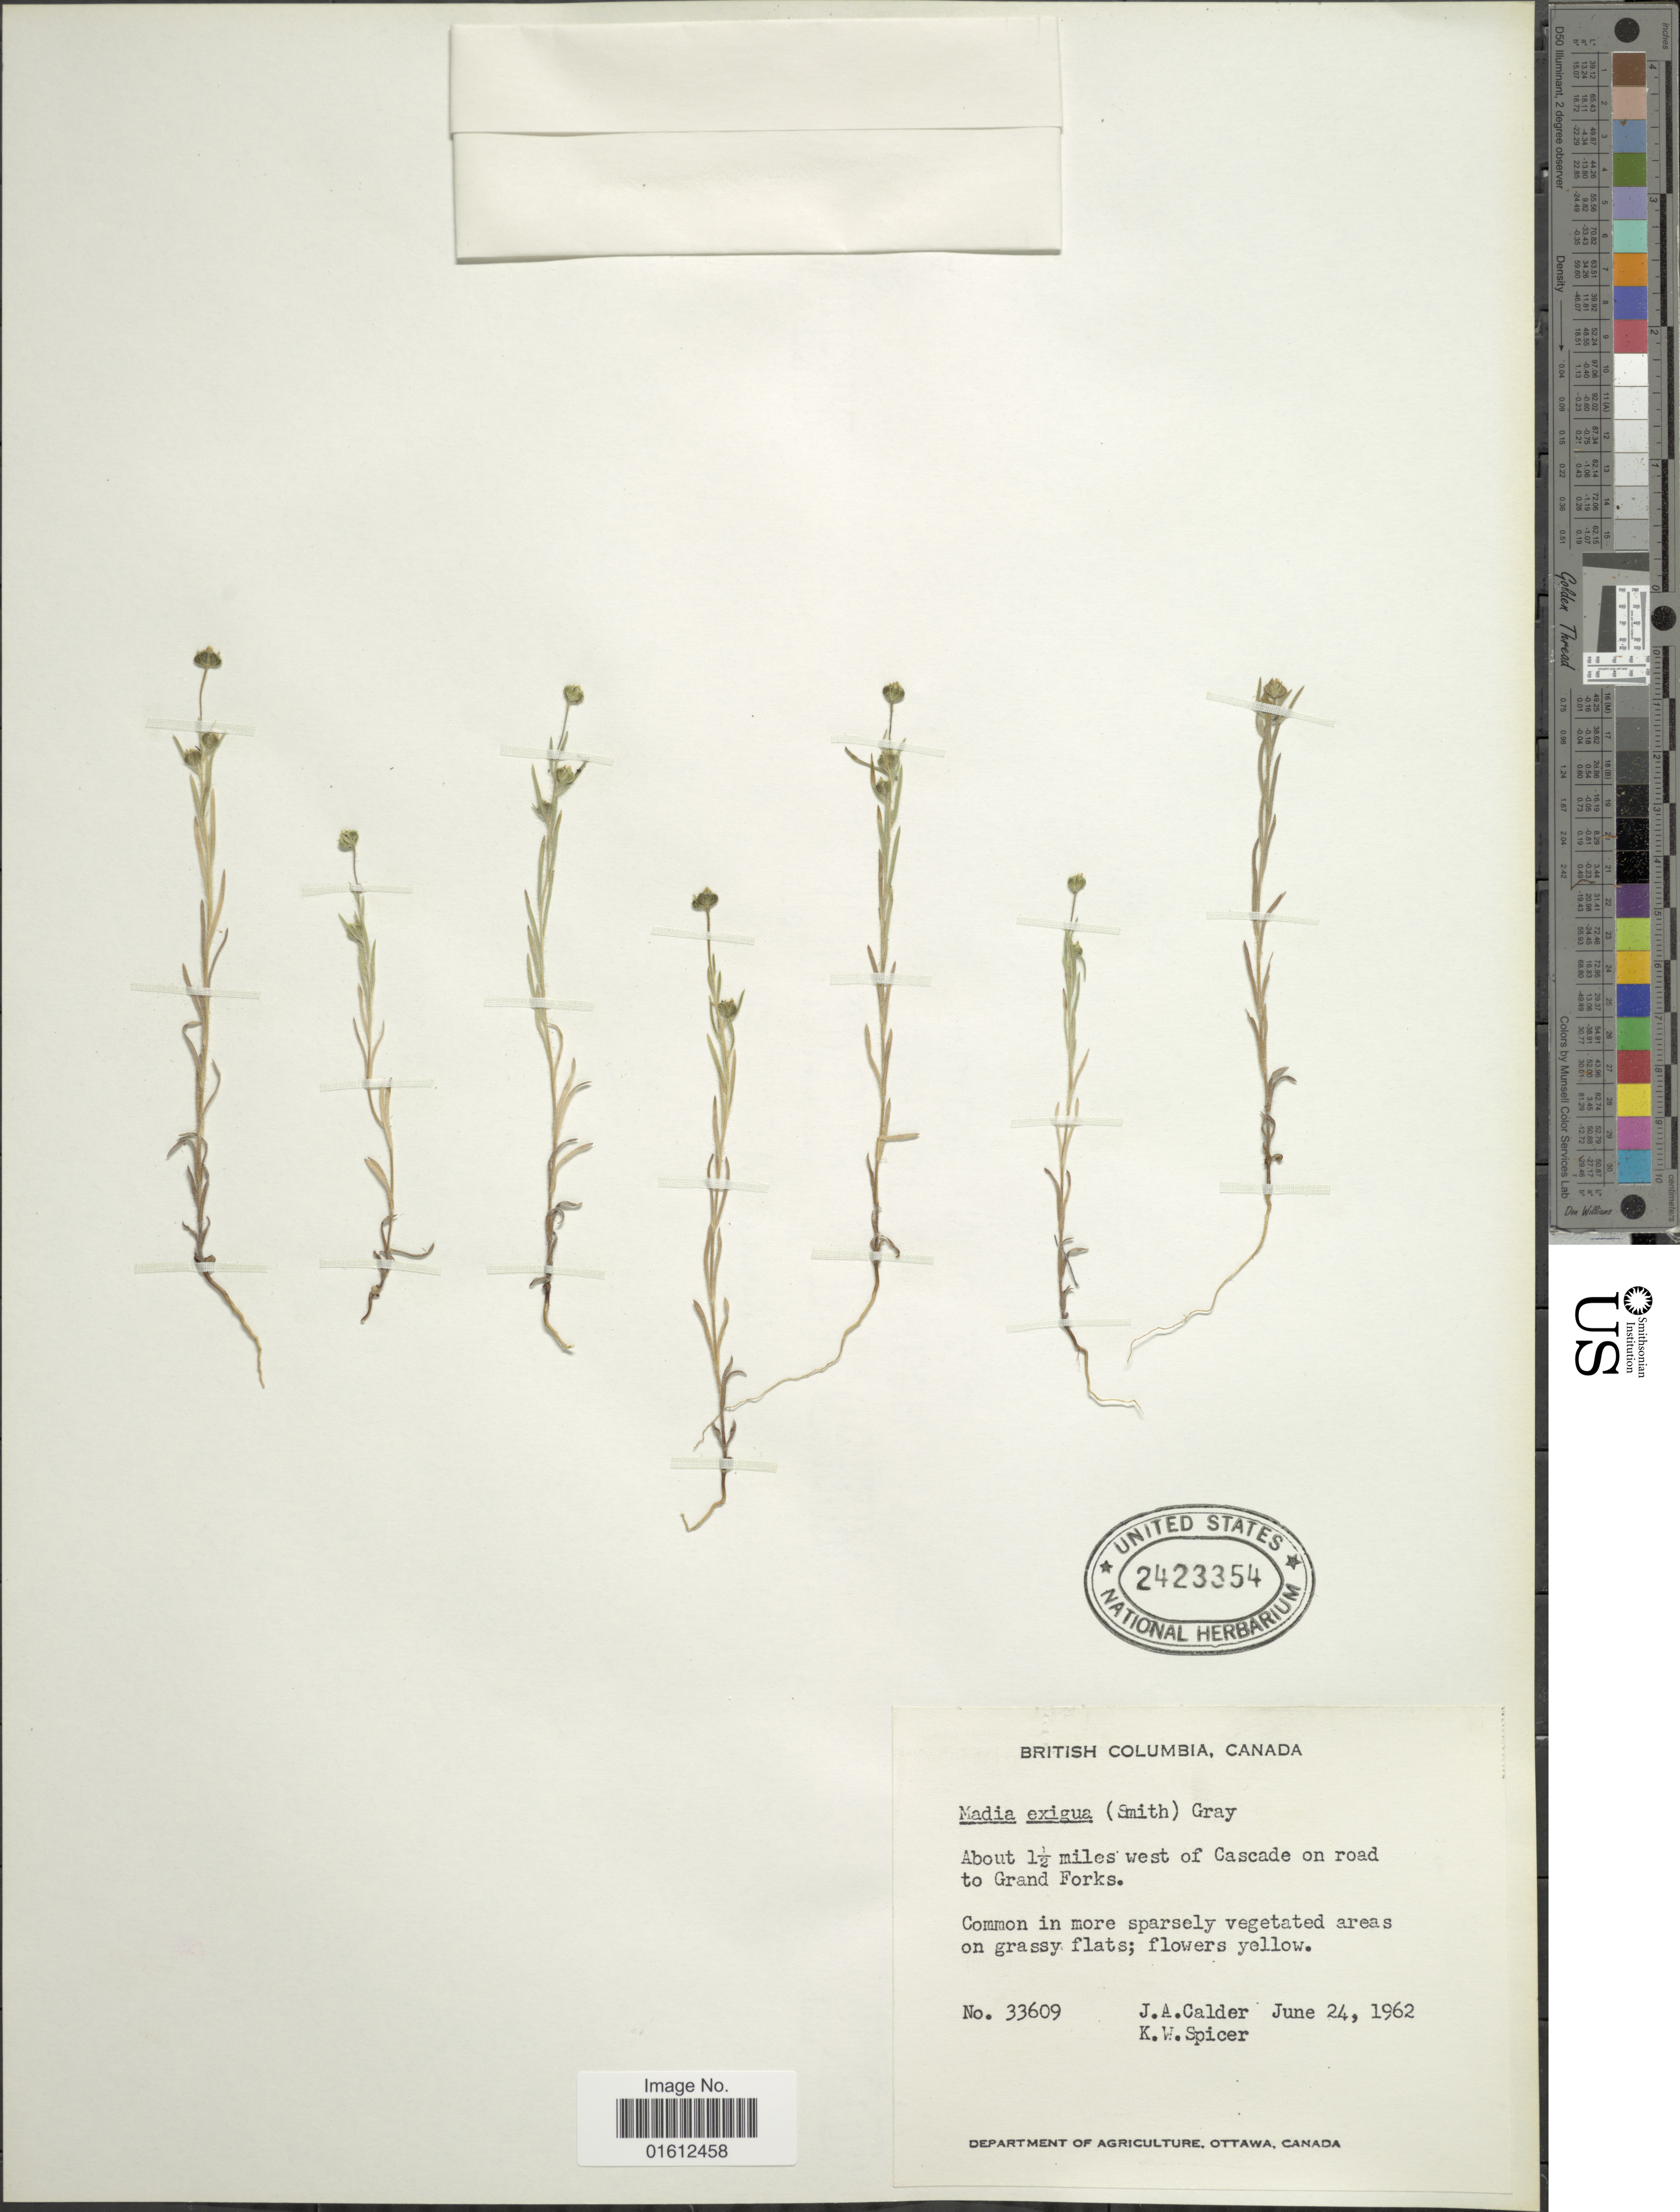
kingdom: Plantae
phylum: Tracheophyta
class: Magnoliopsida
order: Asterales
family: Asteraceae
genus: Madia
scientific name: Madia exigua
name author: (Sm.) A. Gray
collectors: J. A. Calder & K. Spicer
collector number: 33609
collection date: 1962-06-24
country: Canada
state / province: British Columbia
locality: About 1½ miles west of Cascade on road to Grand Forks.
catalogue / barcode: US 2423354